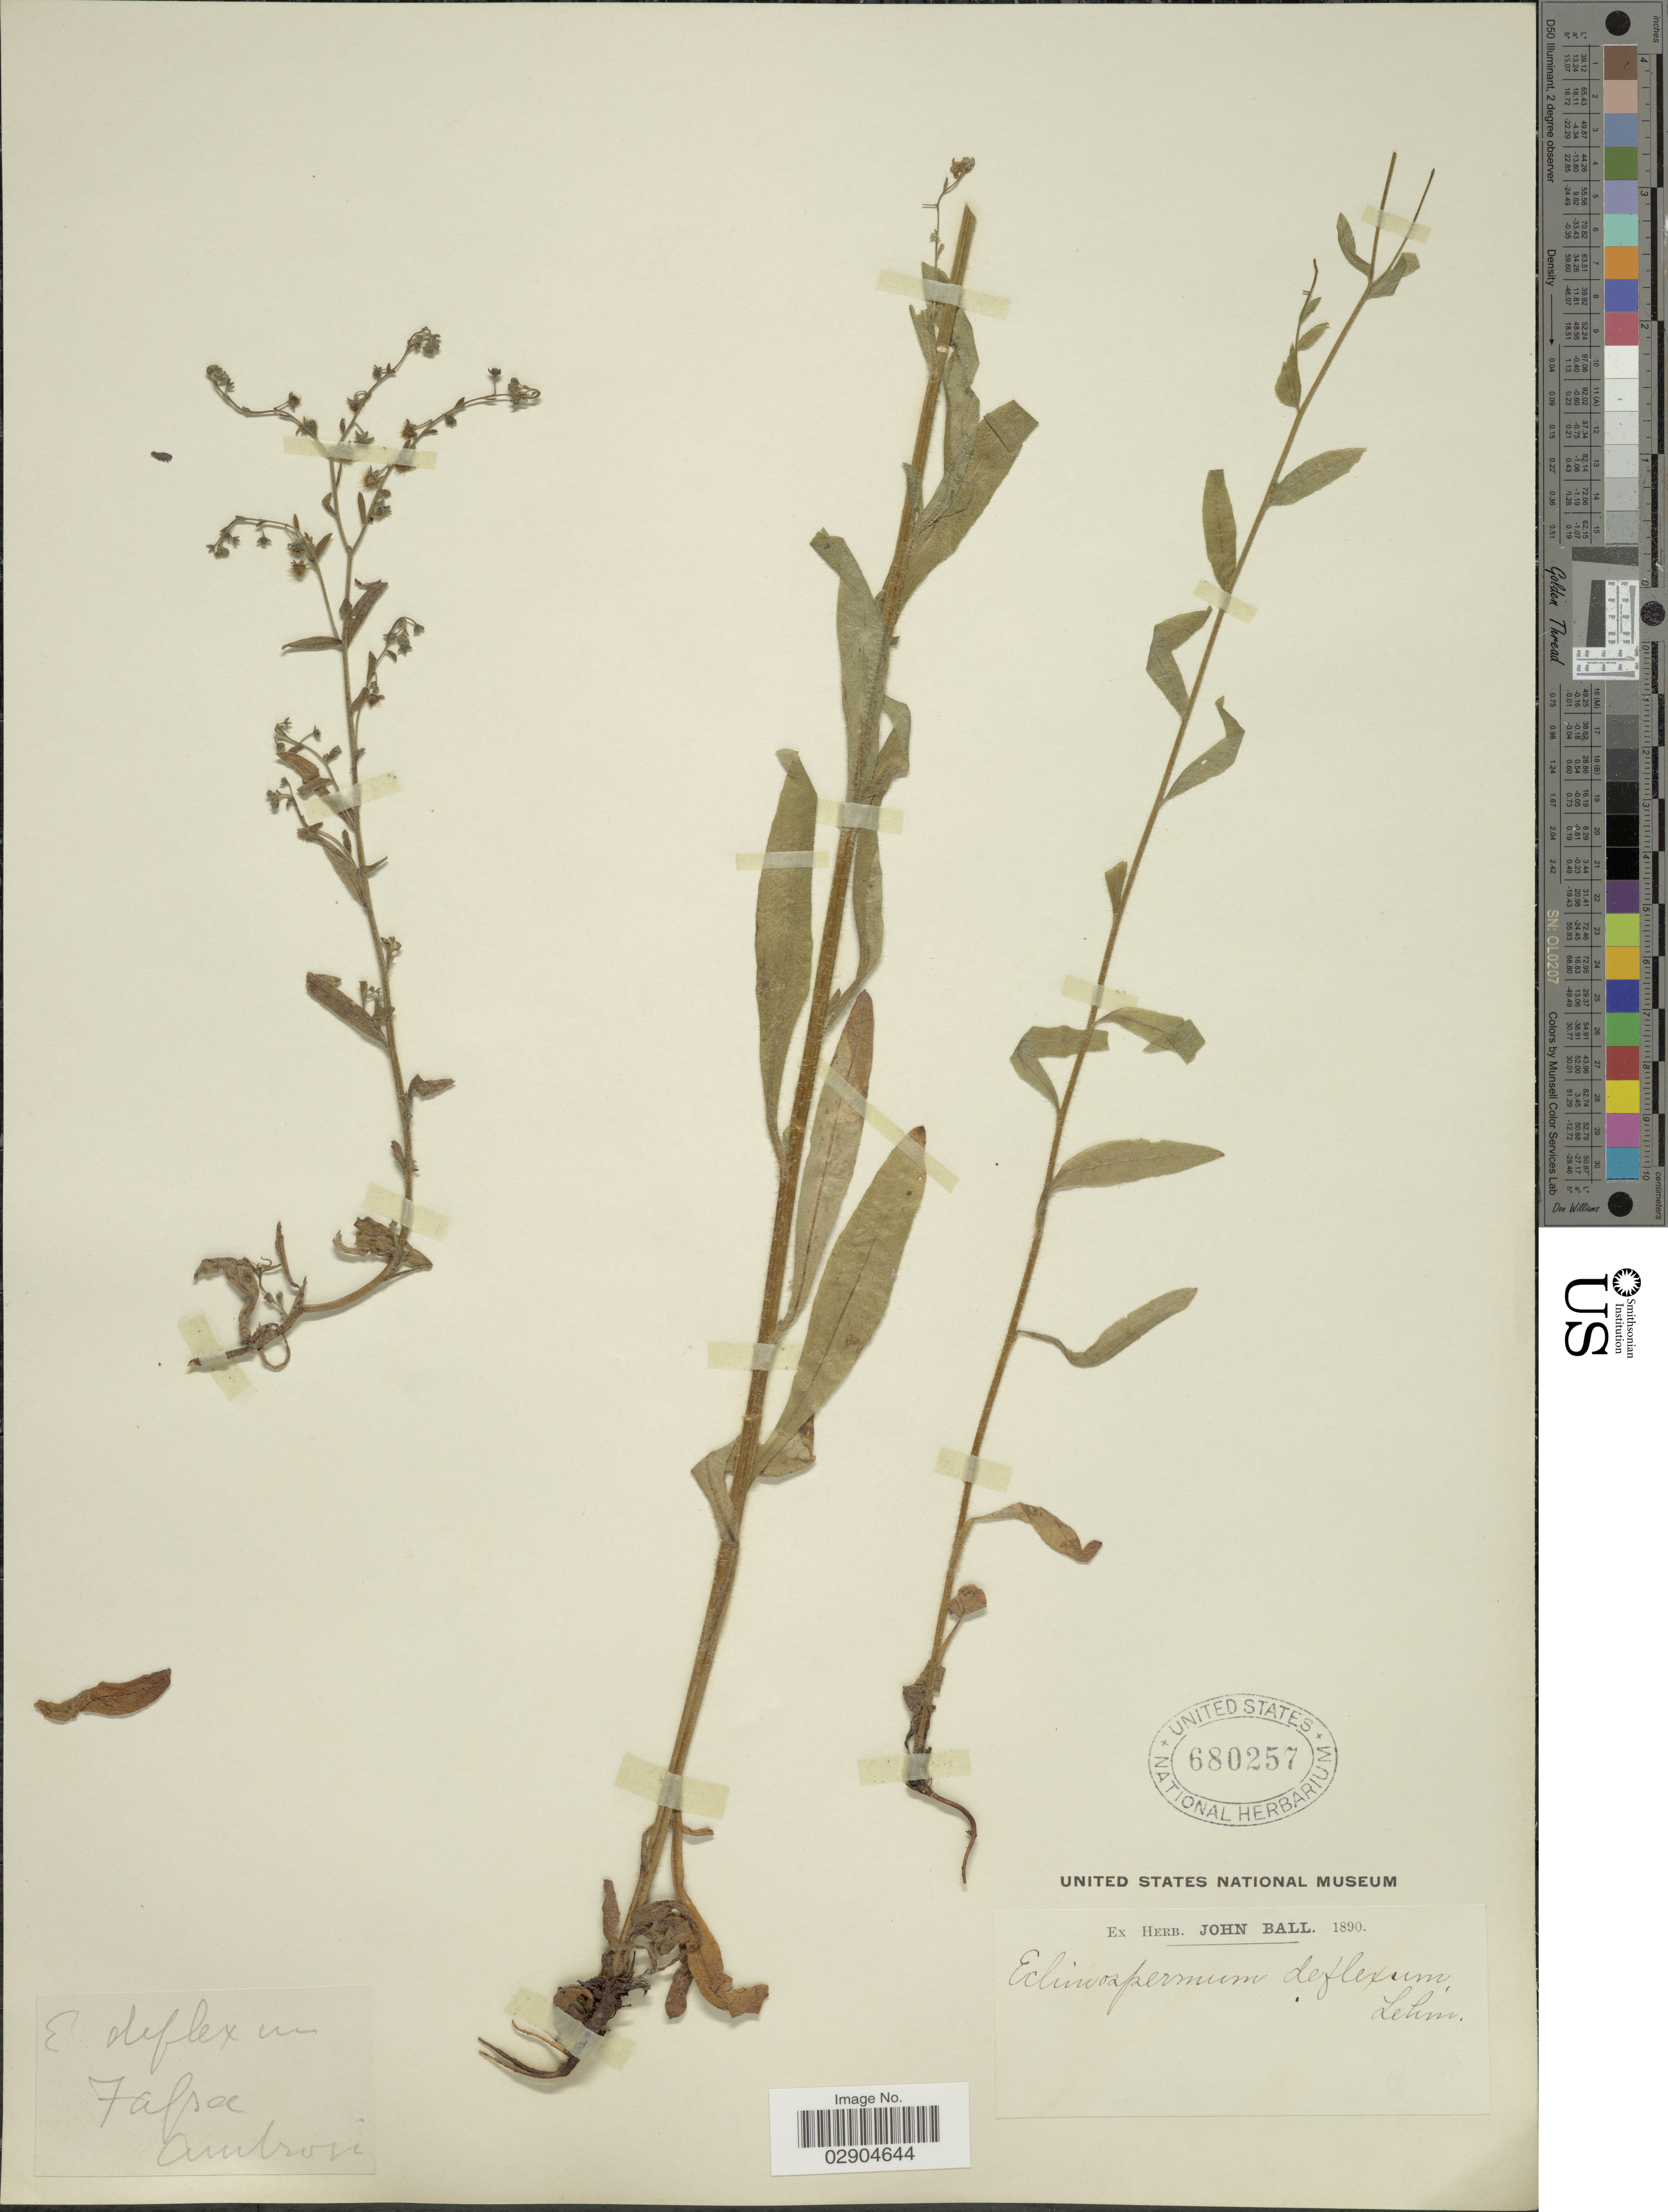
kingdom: Plantae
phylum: Tracheophyta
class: Magnoliopsida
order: Boraginales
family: Boraginaceae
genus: Lappula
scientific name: Lappula deflexa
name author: (Wahlenb.) Garcke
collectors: ex herb. John Ball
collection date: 1890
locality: Fassa, Ambrosi. [unsure placement]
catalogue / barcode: US 680257